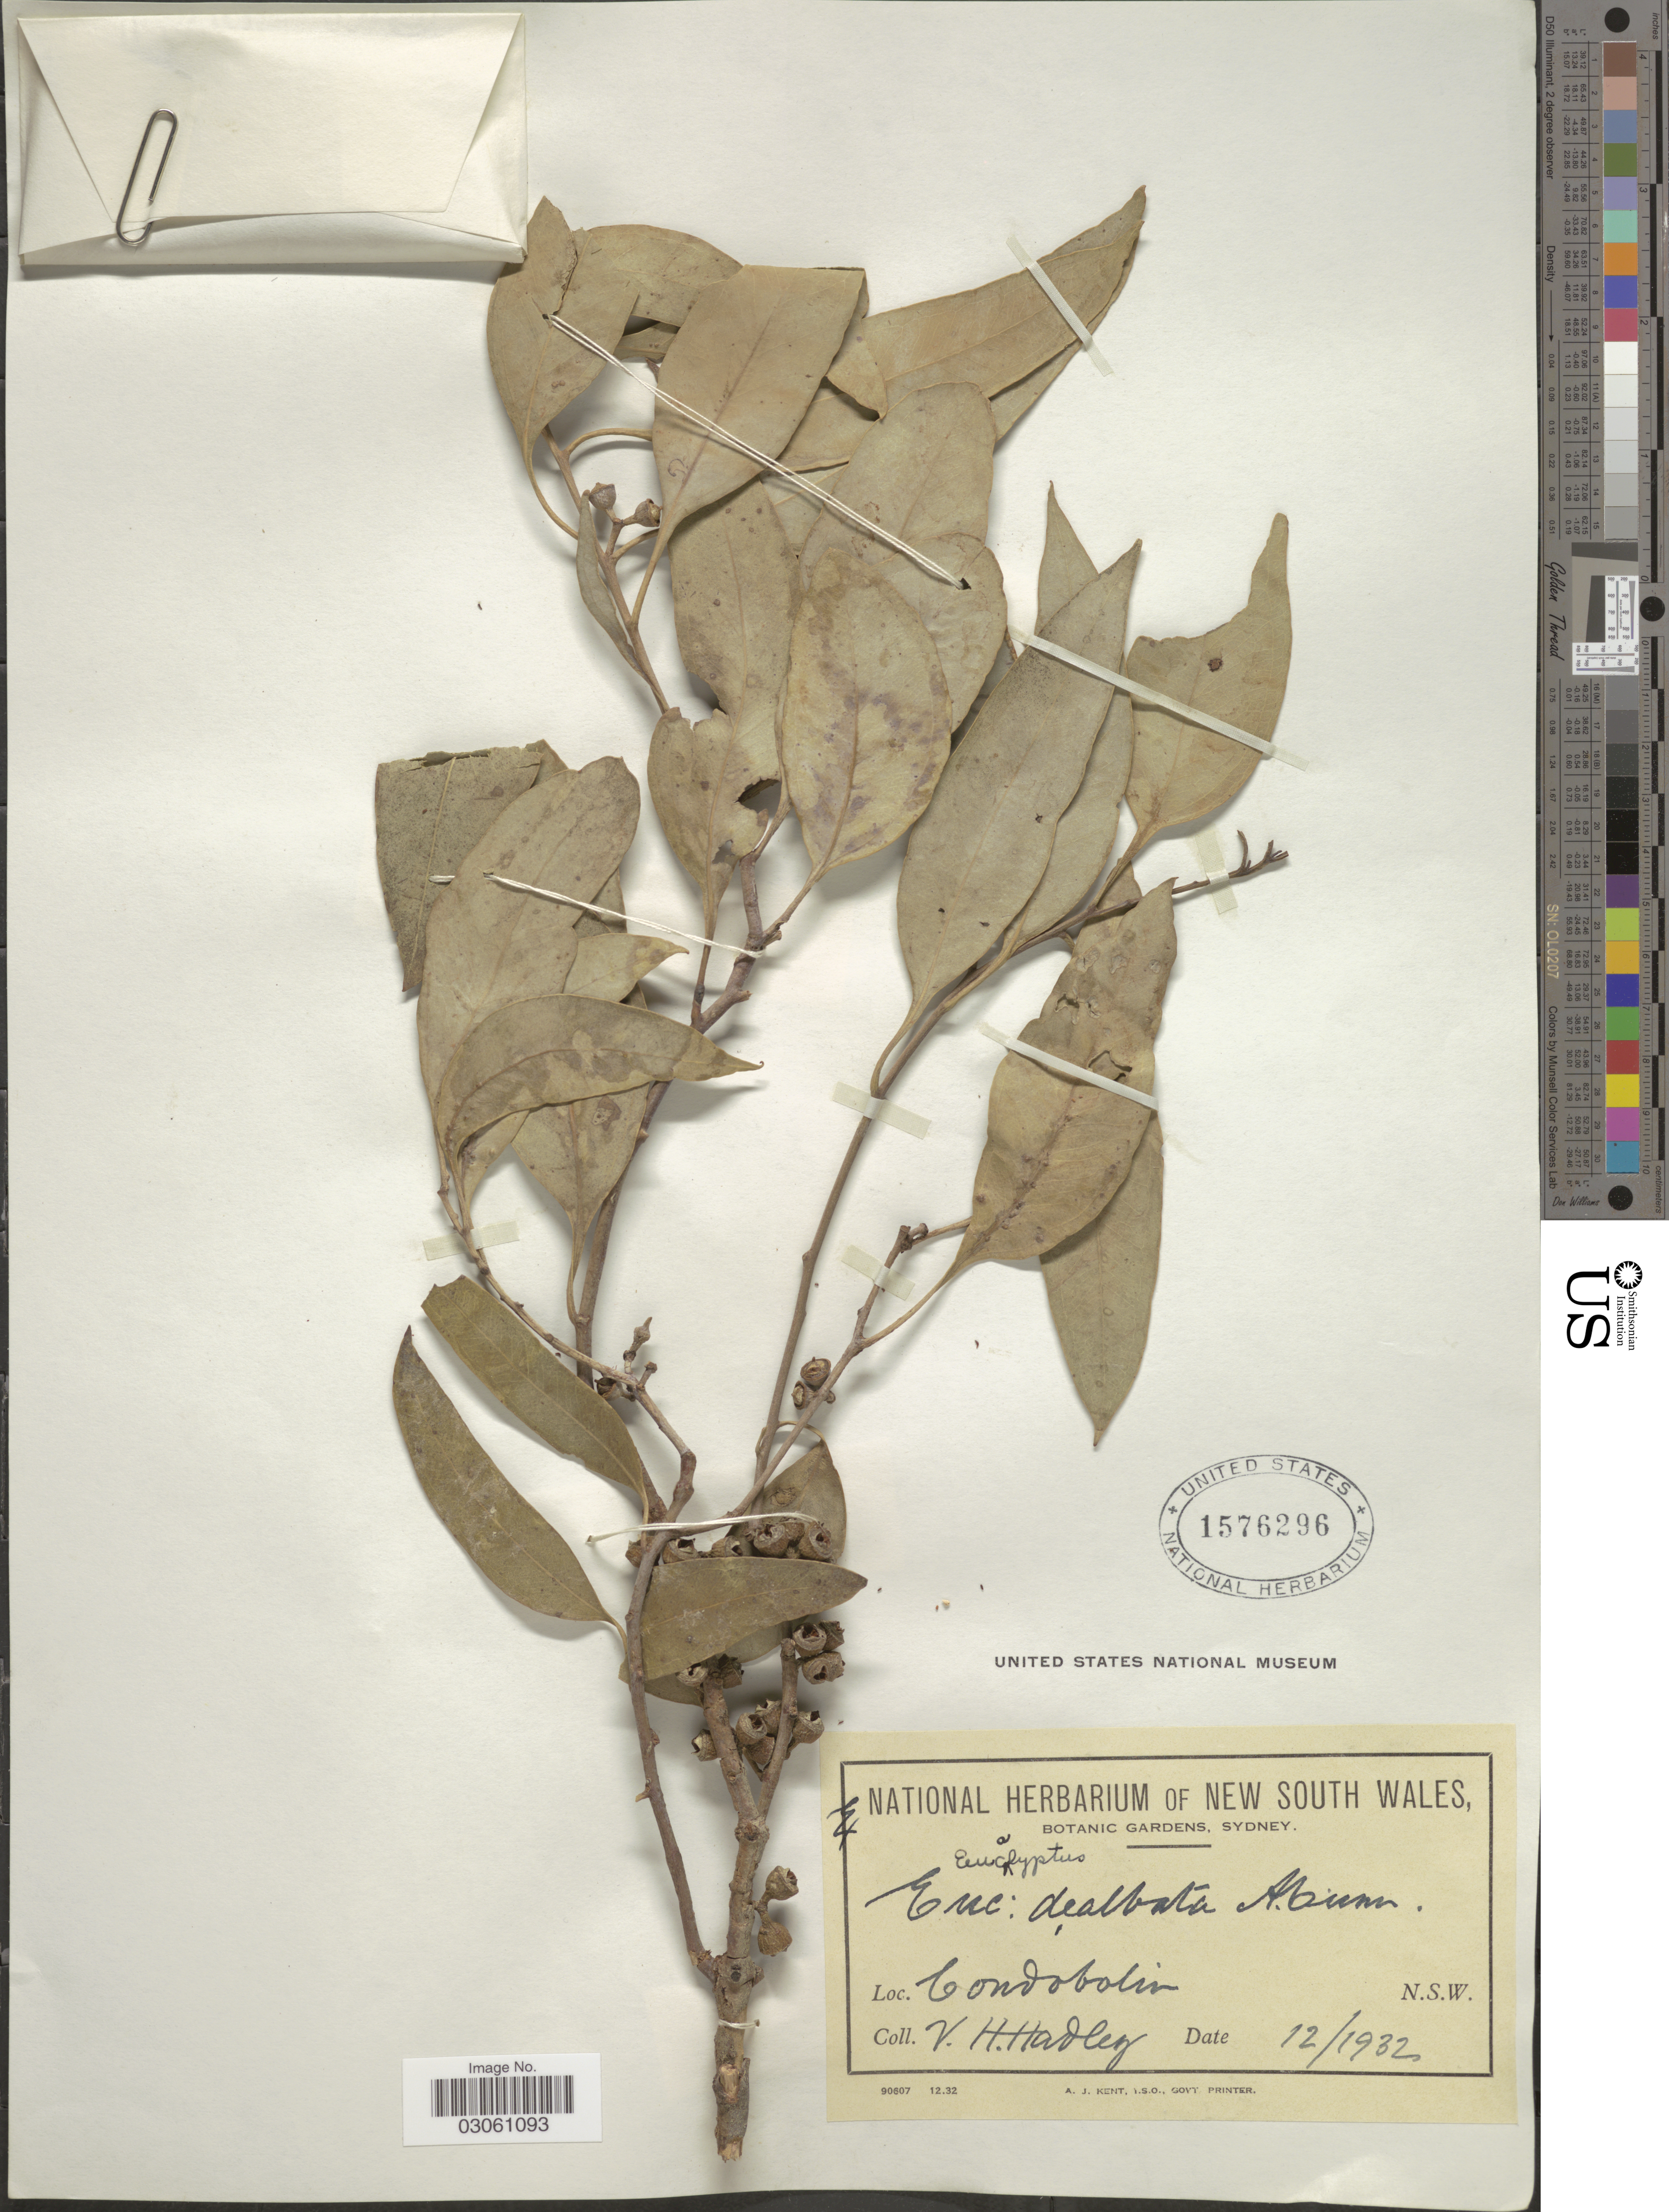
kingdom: Plantae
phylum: Tracheophyta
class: Magnoliopsida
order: Myrtales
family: Myrtaceae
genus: Eucalyptus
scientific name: Eucalyptus dealbata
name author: A. Cunn. ex S. Schauer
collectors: V. Hadley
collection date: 1932-12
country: Australia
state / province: New South Wales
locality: Condobolin.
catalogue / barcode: US 1576296